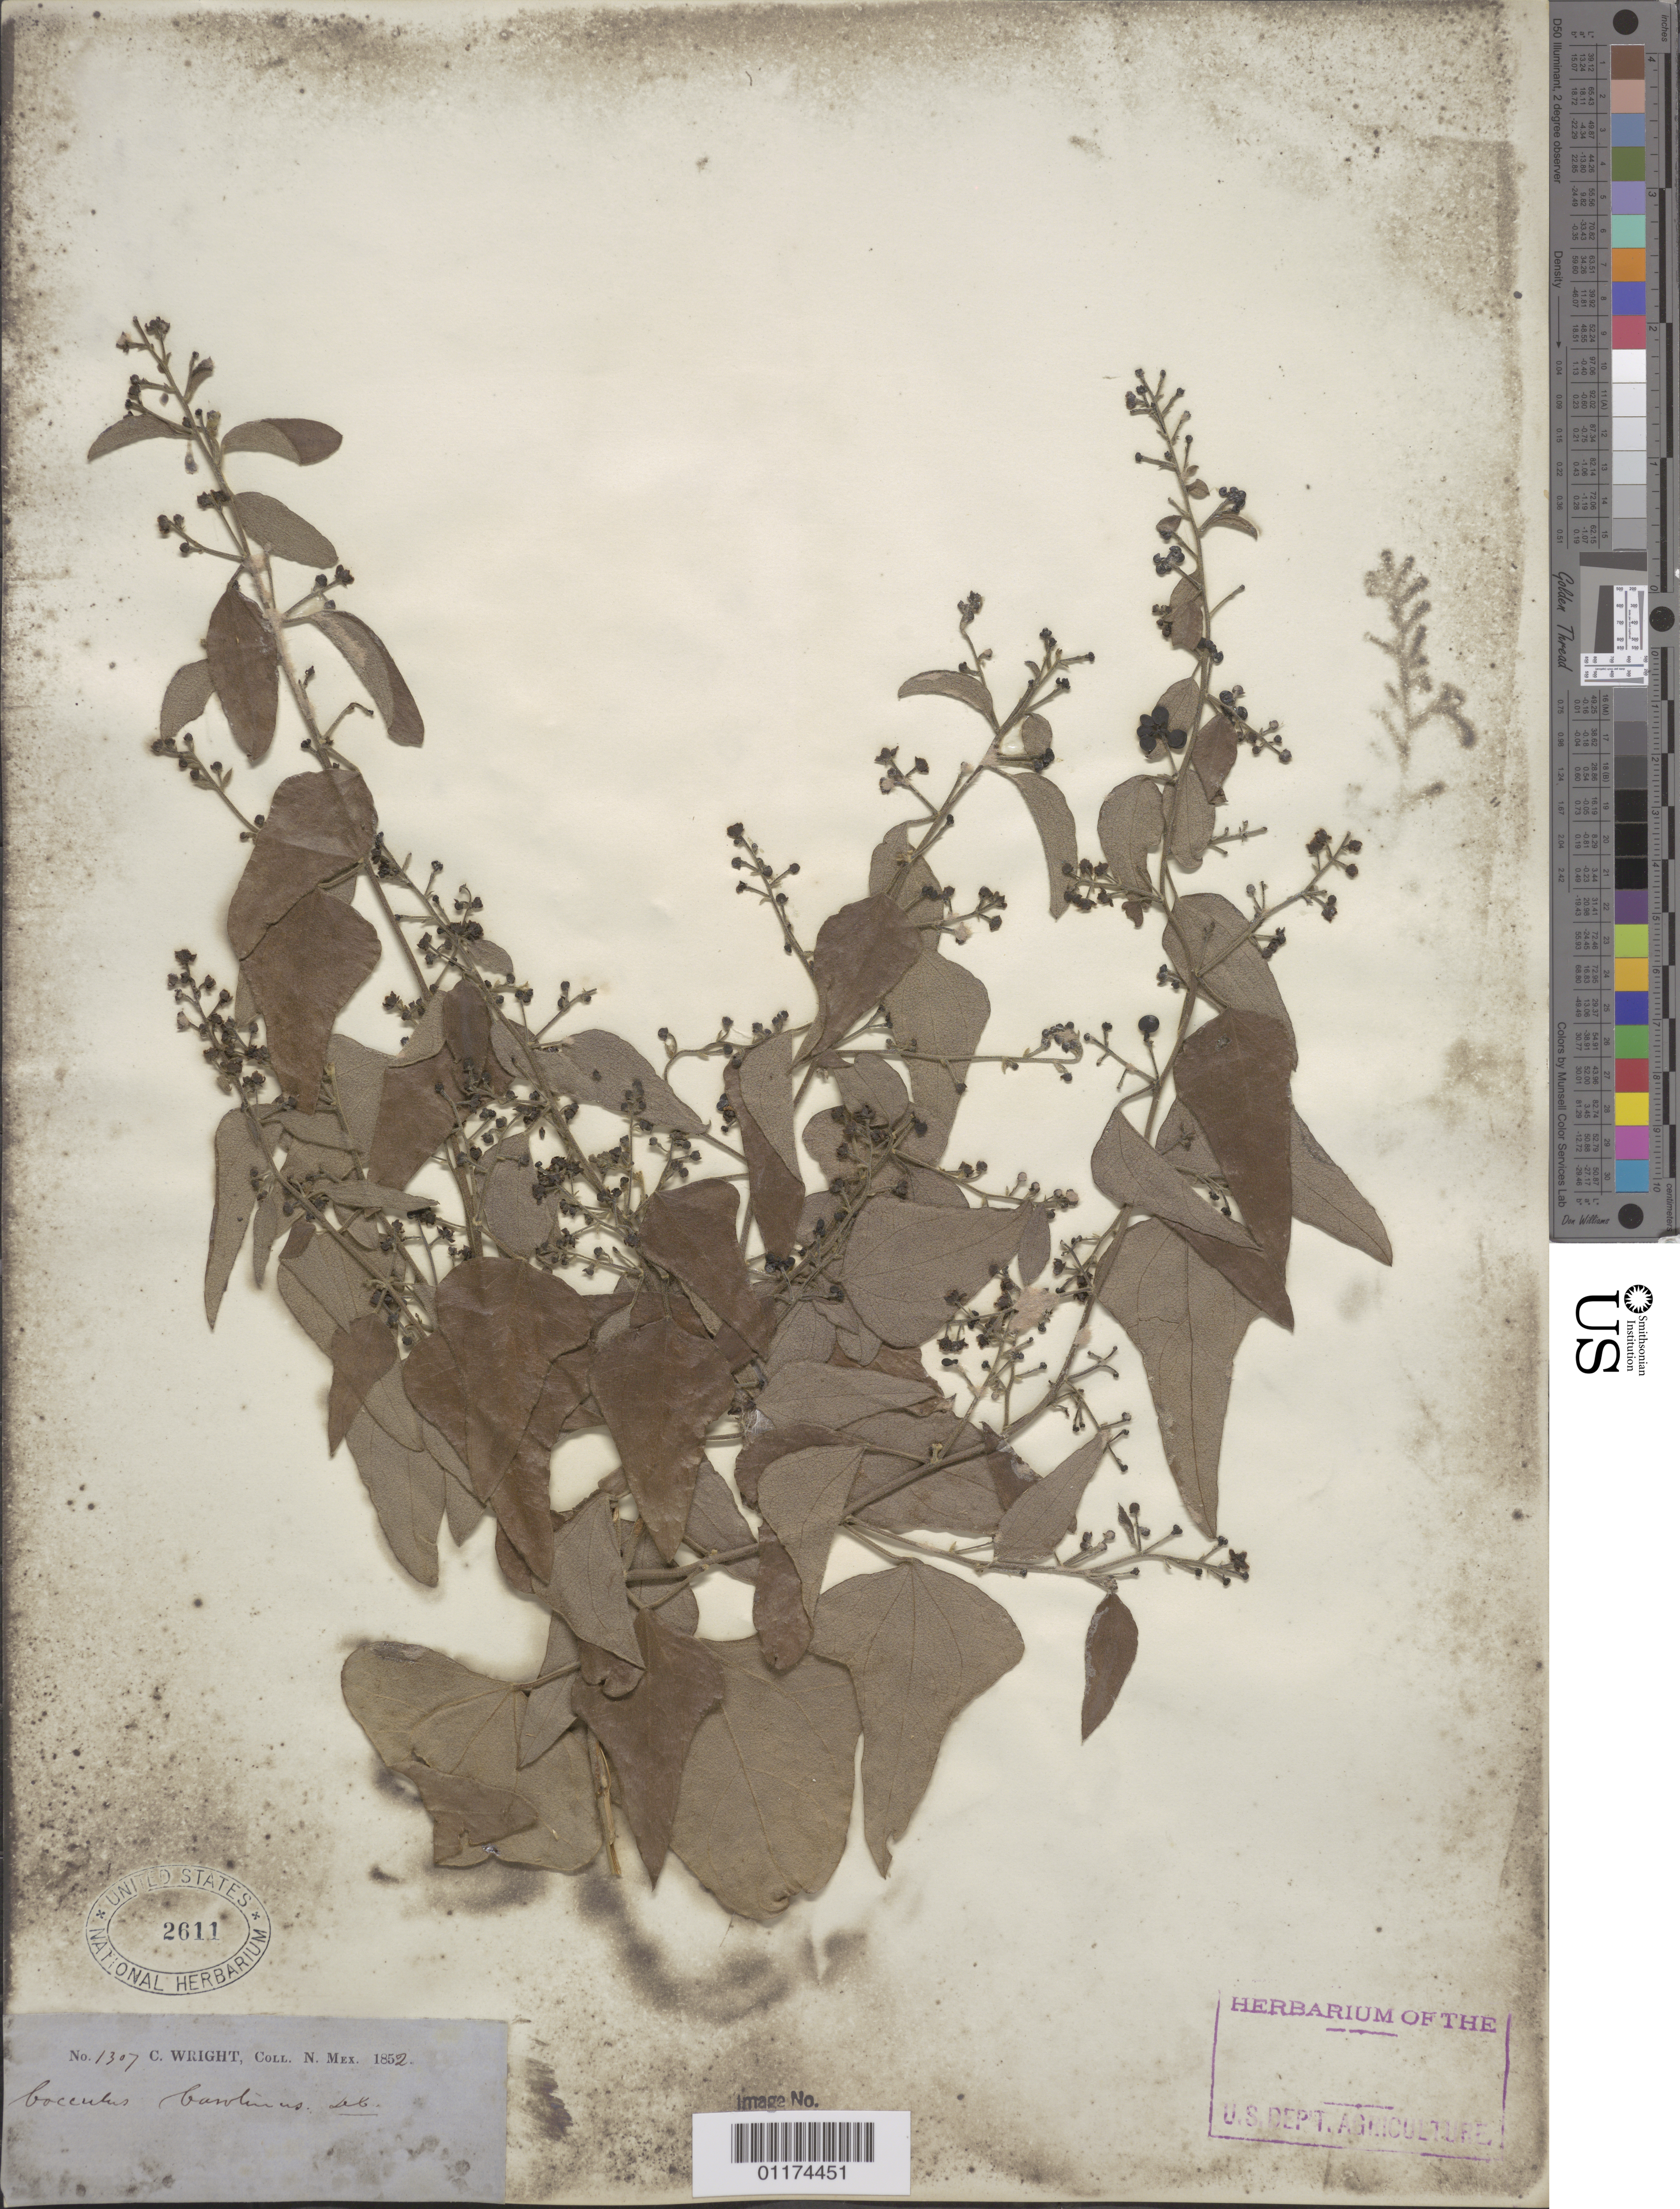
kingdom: Plantae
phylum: Tracheophyta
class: Magnoliopsida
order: Ranunculales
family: Menispermaceae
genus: Cocculus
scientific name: Cocculus carolinianus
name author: Auct.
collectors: C. Wright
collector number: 1307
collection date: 1852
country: United States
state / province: New Mexico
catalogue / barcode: US 2611